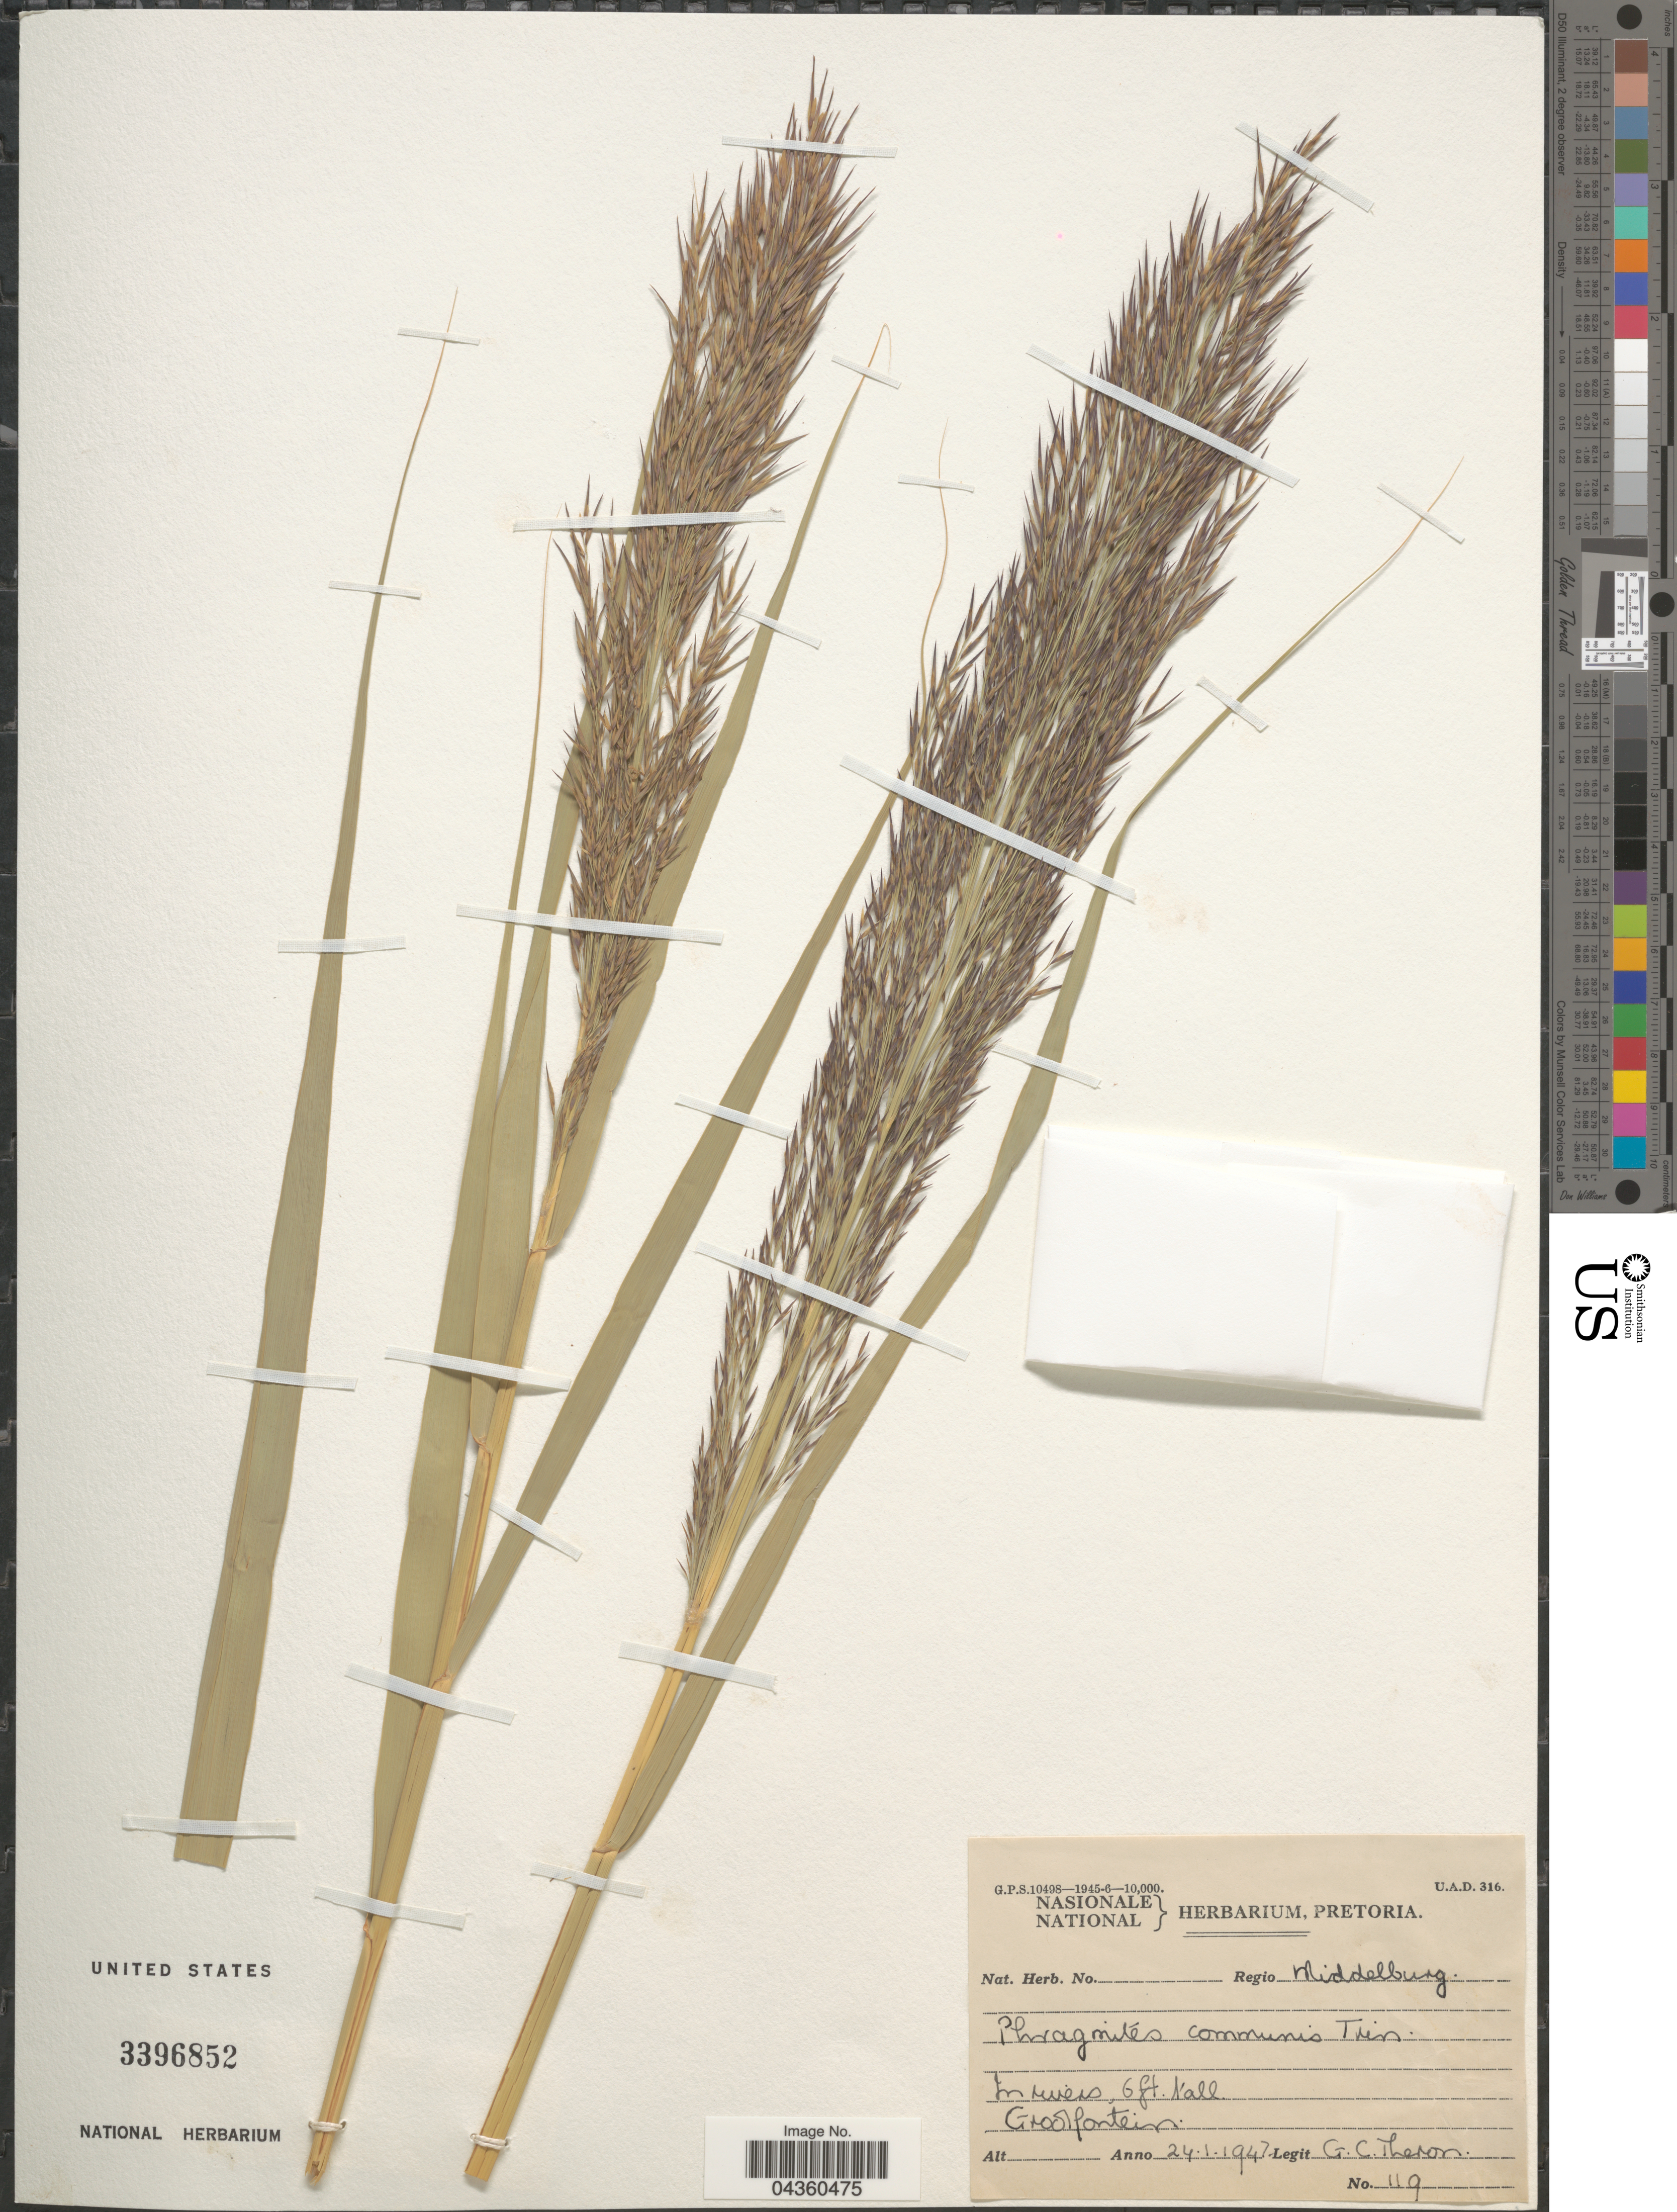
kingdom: Plantae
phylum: Tracheophyta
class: Liliopsida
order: Poales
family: Poaceae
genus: Phragmites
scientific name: Phragmites australis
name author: (Cav.) Trin. ex Steud.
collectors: G. Theron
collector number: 110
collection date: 1947-01-24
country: Namibia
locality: Regio Middelburg. Grootfontein.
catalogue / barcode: US 3396852